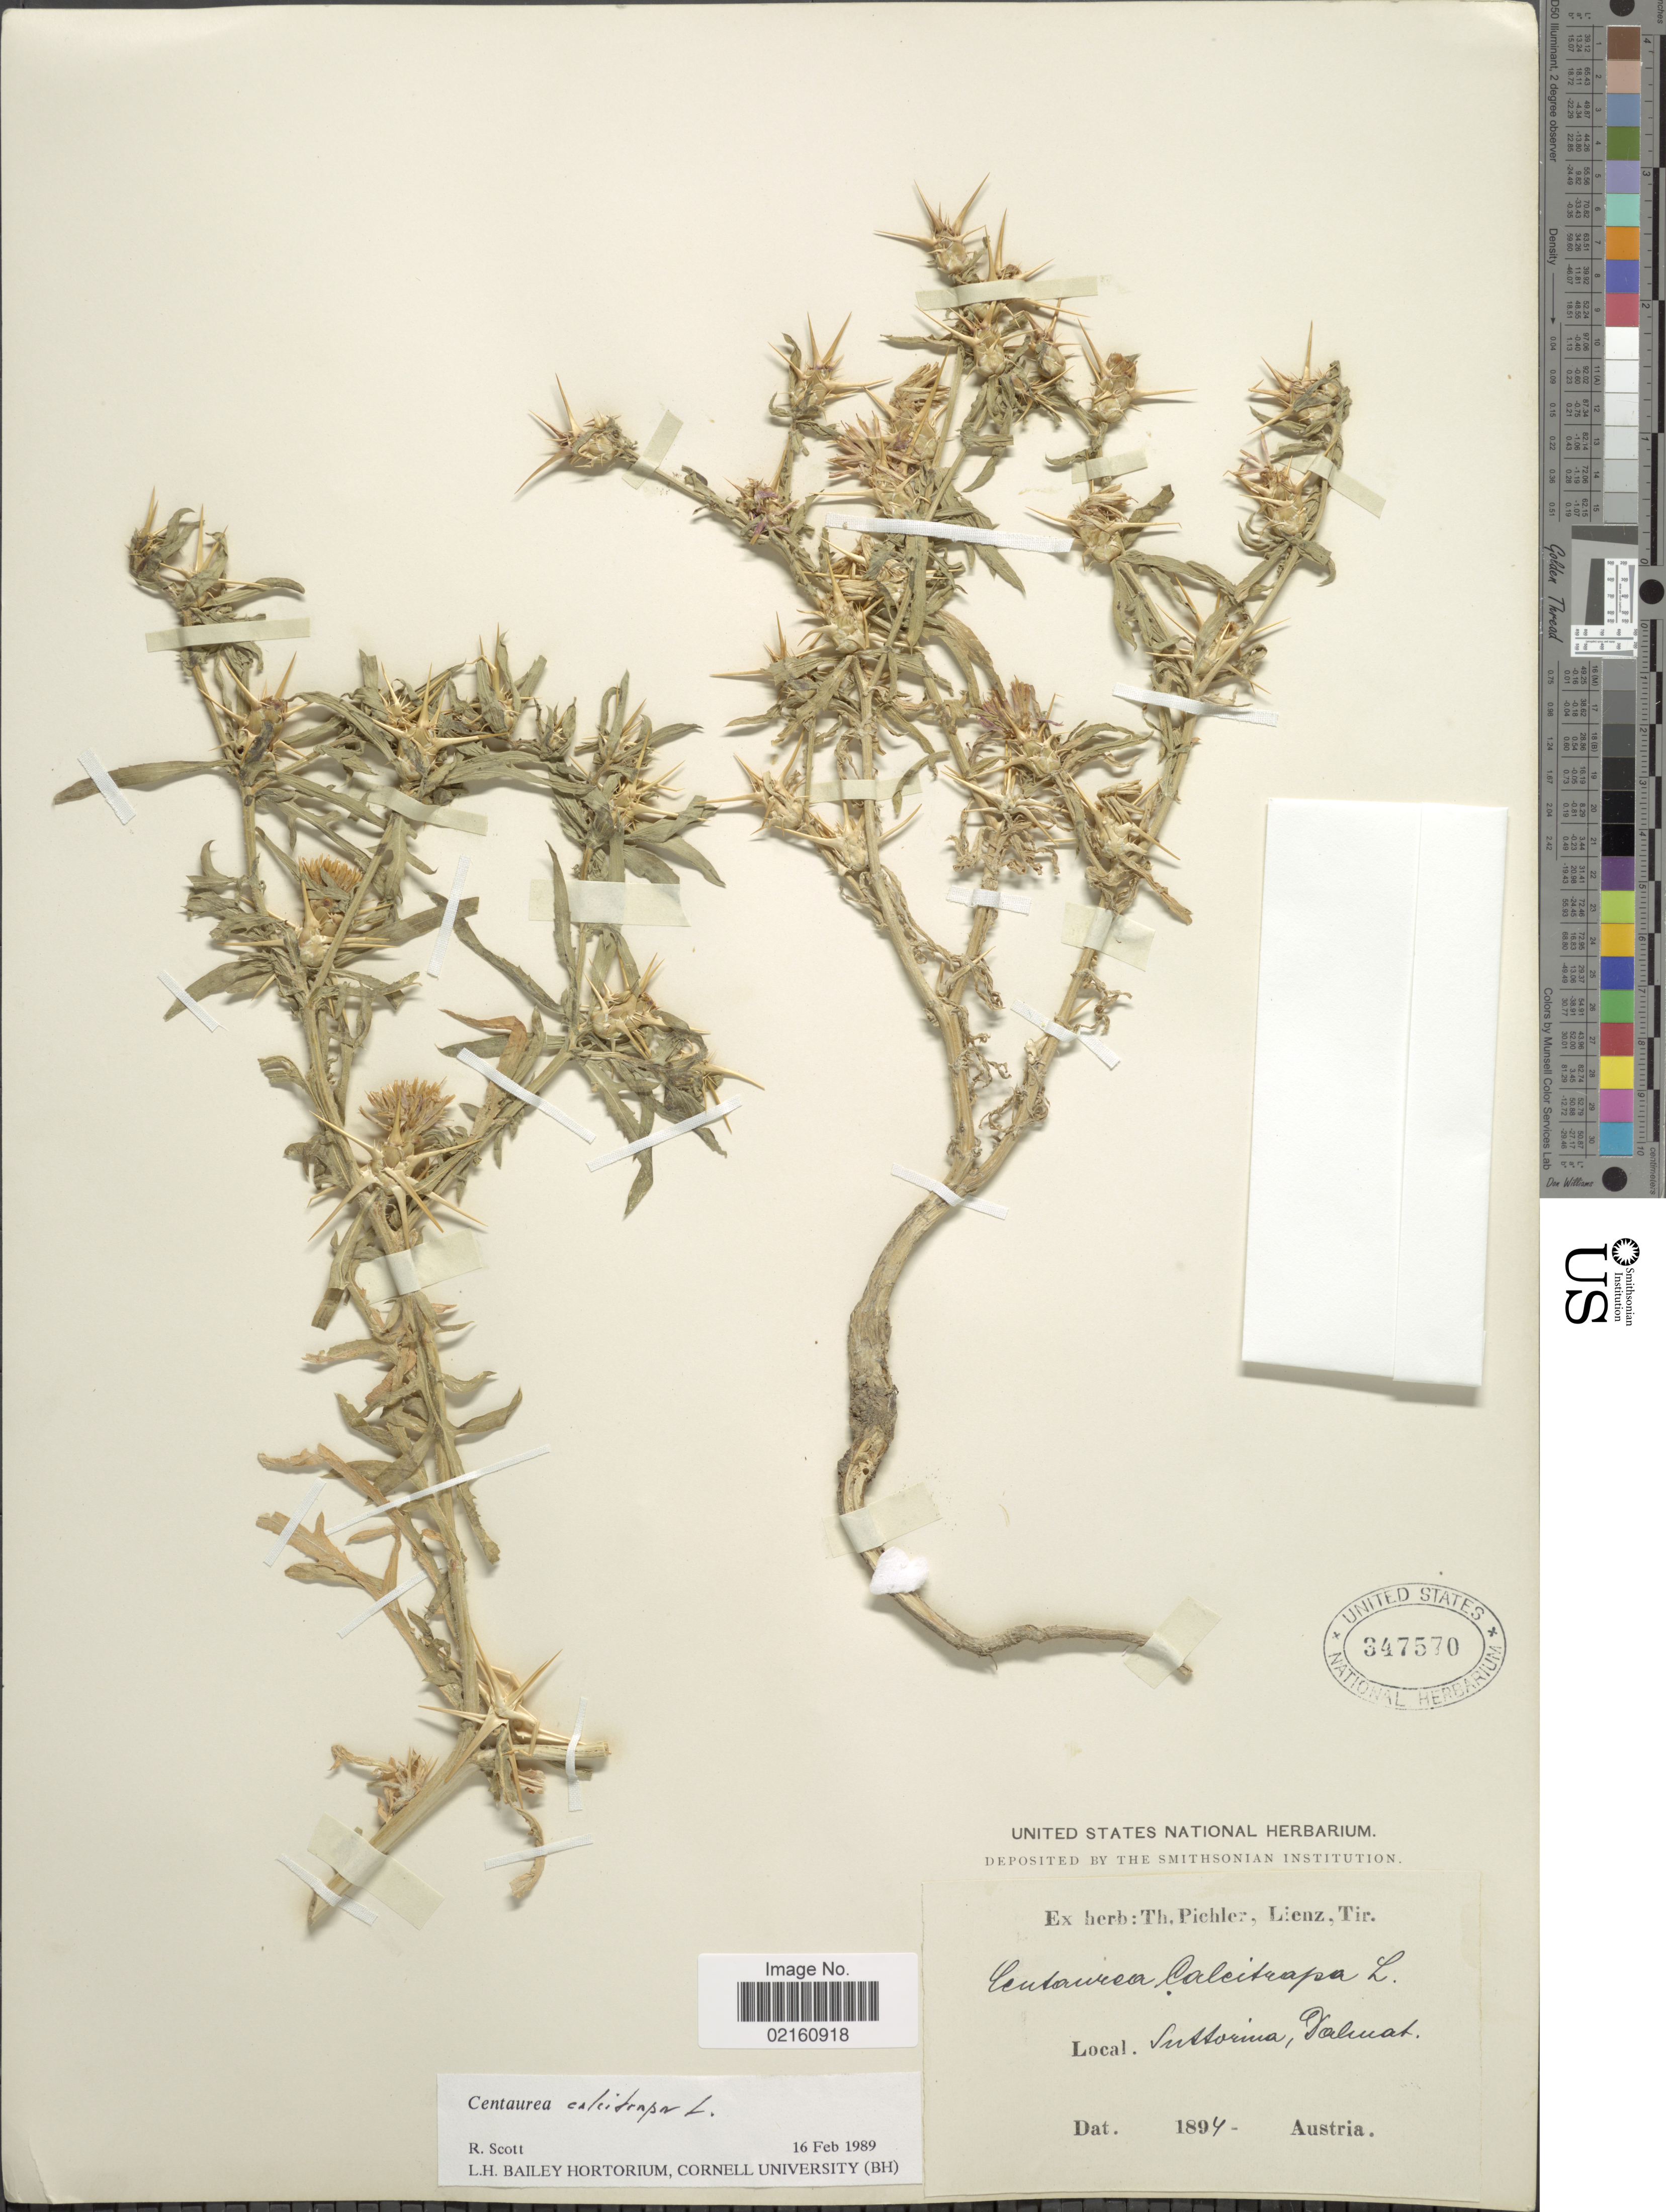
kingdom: Plantae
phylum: Tracheophyta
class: Magnoliopsida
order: Asterales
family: Asteraceae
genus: Centaurea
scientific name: Centaurea calcitrapa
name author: L.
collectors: ex herb. T. Pichler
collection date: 1894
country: Austria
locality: Sussorina, Valmat [interpreted]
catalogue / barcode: US 347570